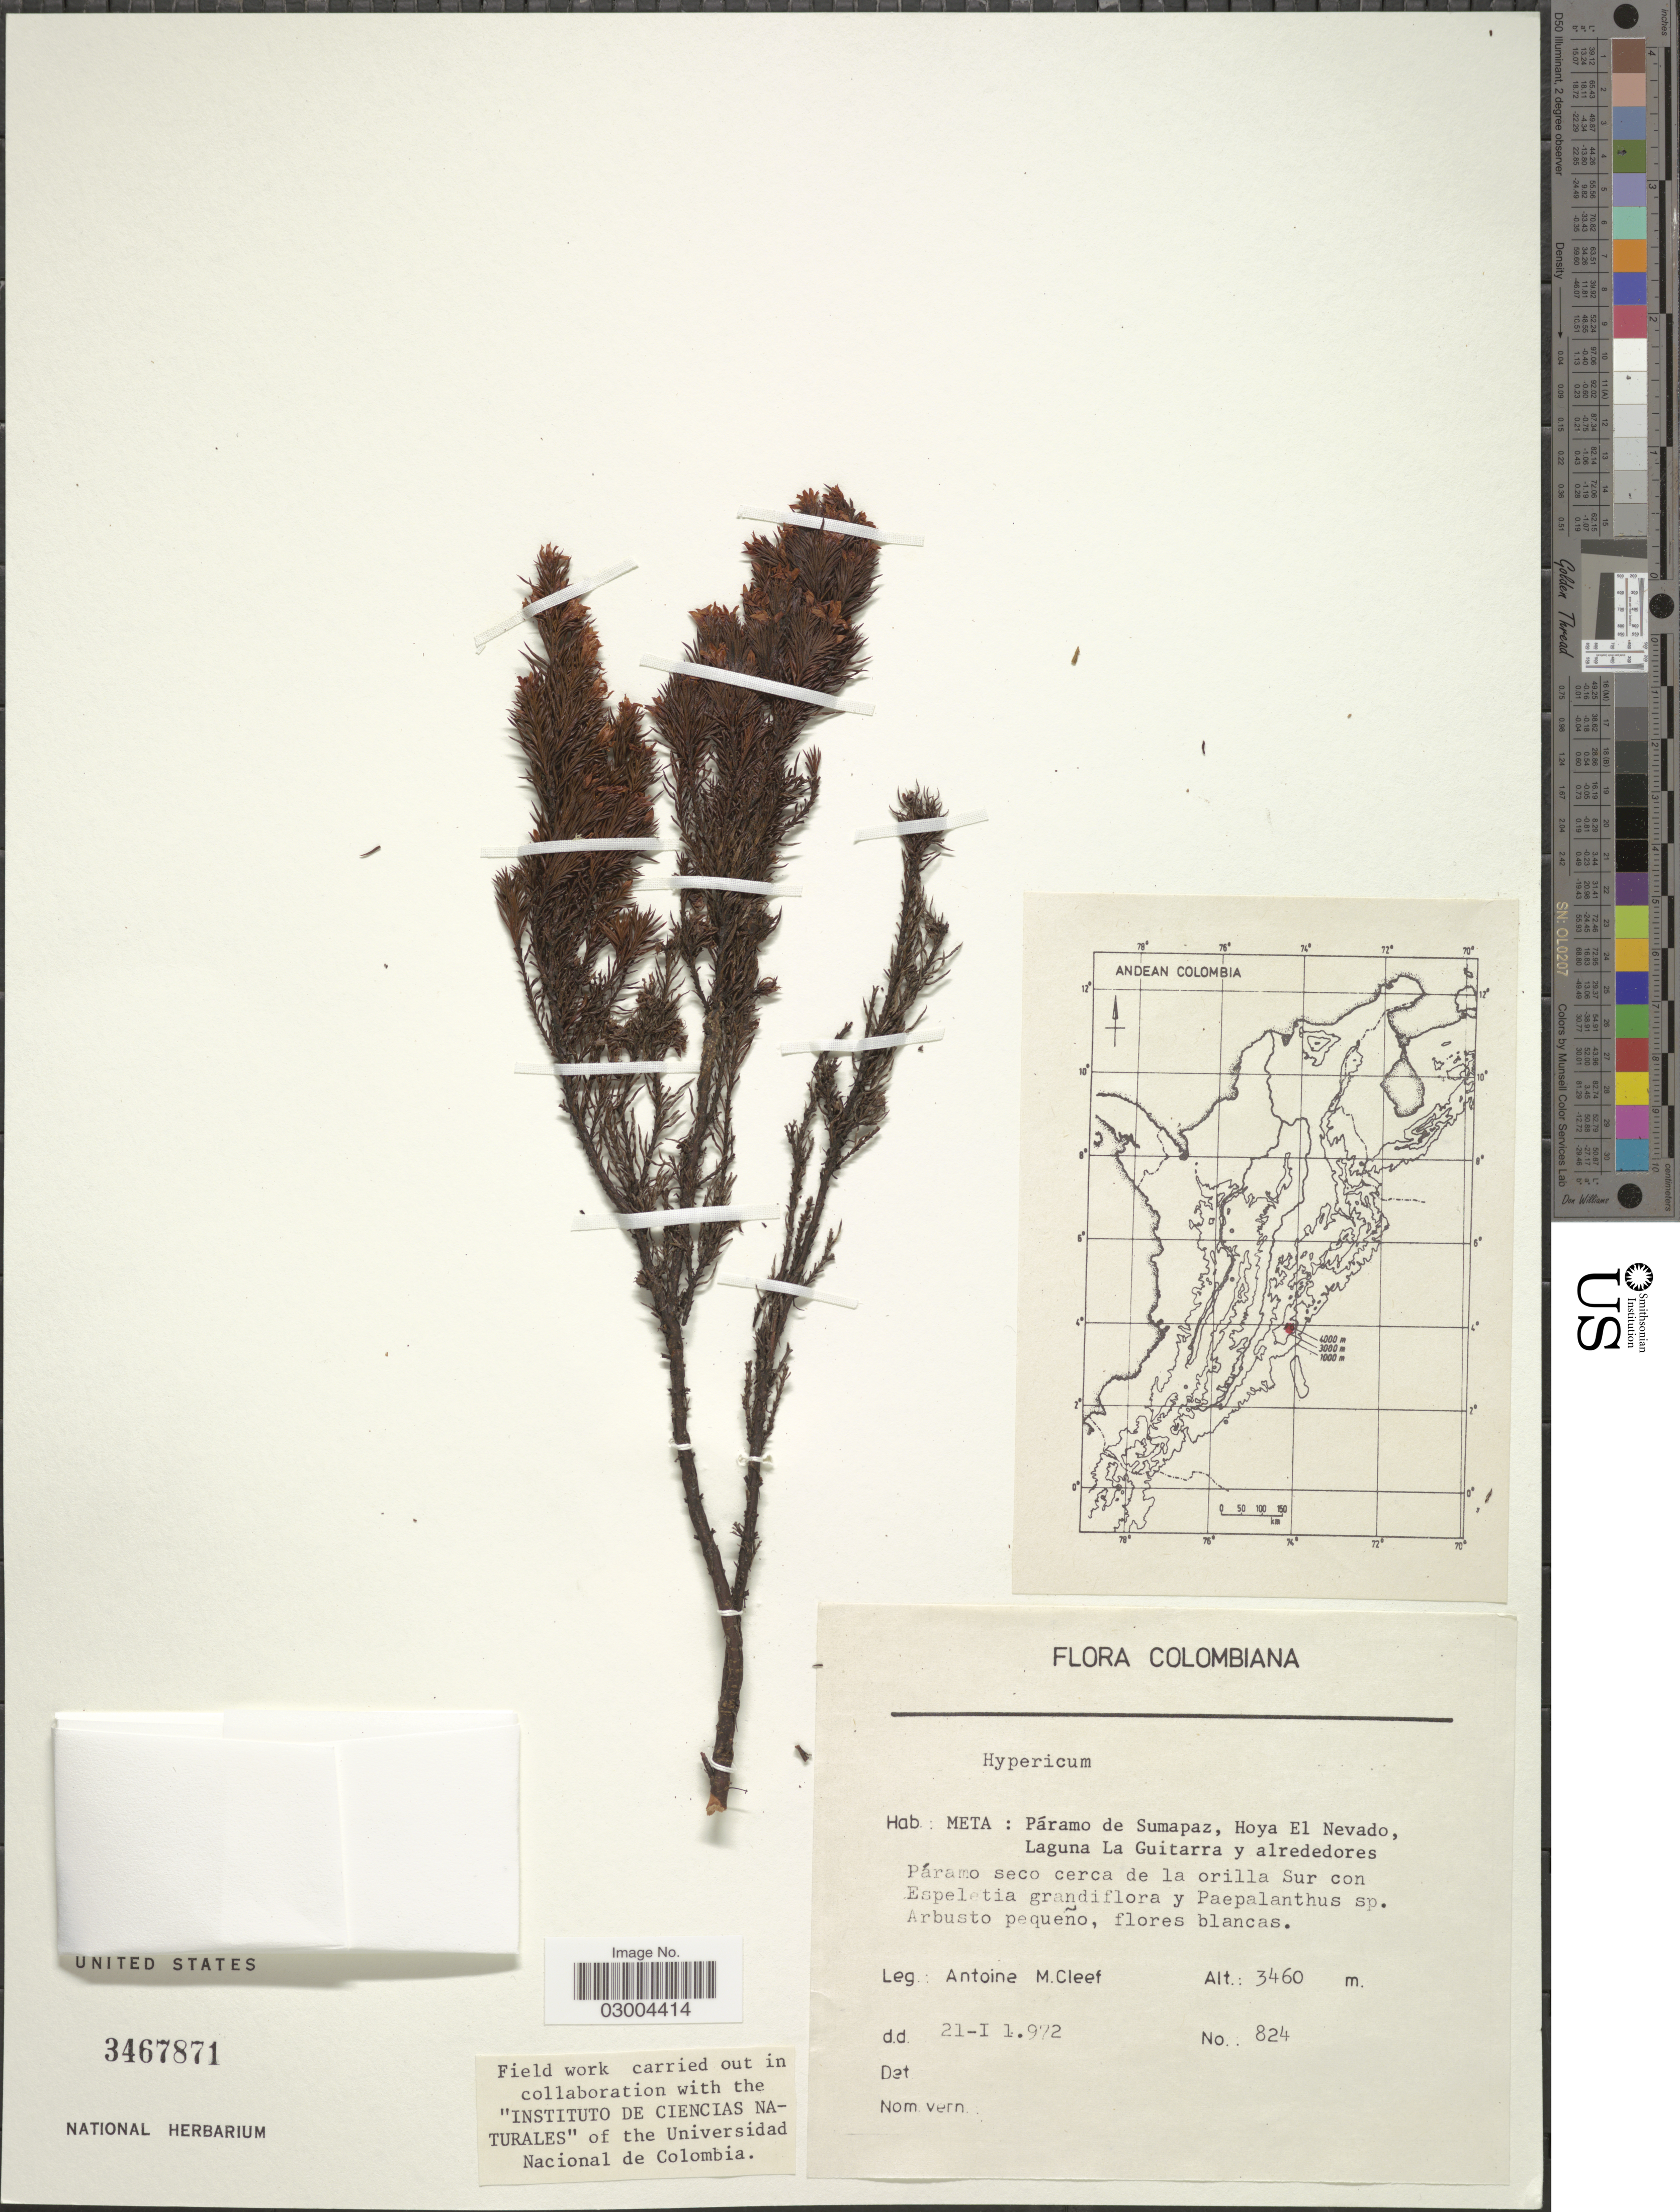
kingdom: Plantae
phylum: Tracheophyta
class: Magnoliopsida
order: Malpighiales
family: Hypericaceae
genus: Hypericum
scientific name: Hypericum sp.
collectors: A. M. Cleef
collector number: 824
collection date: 1972-01-21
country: Colombia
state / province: Meta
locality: Páramo de Sumapaz, Hoya El Nevado, Laguna La Guitarra y alrededores.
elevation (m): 3460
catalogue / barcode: US 3467871